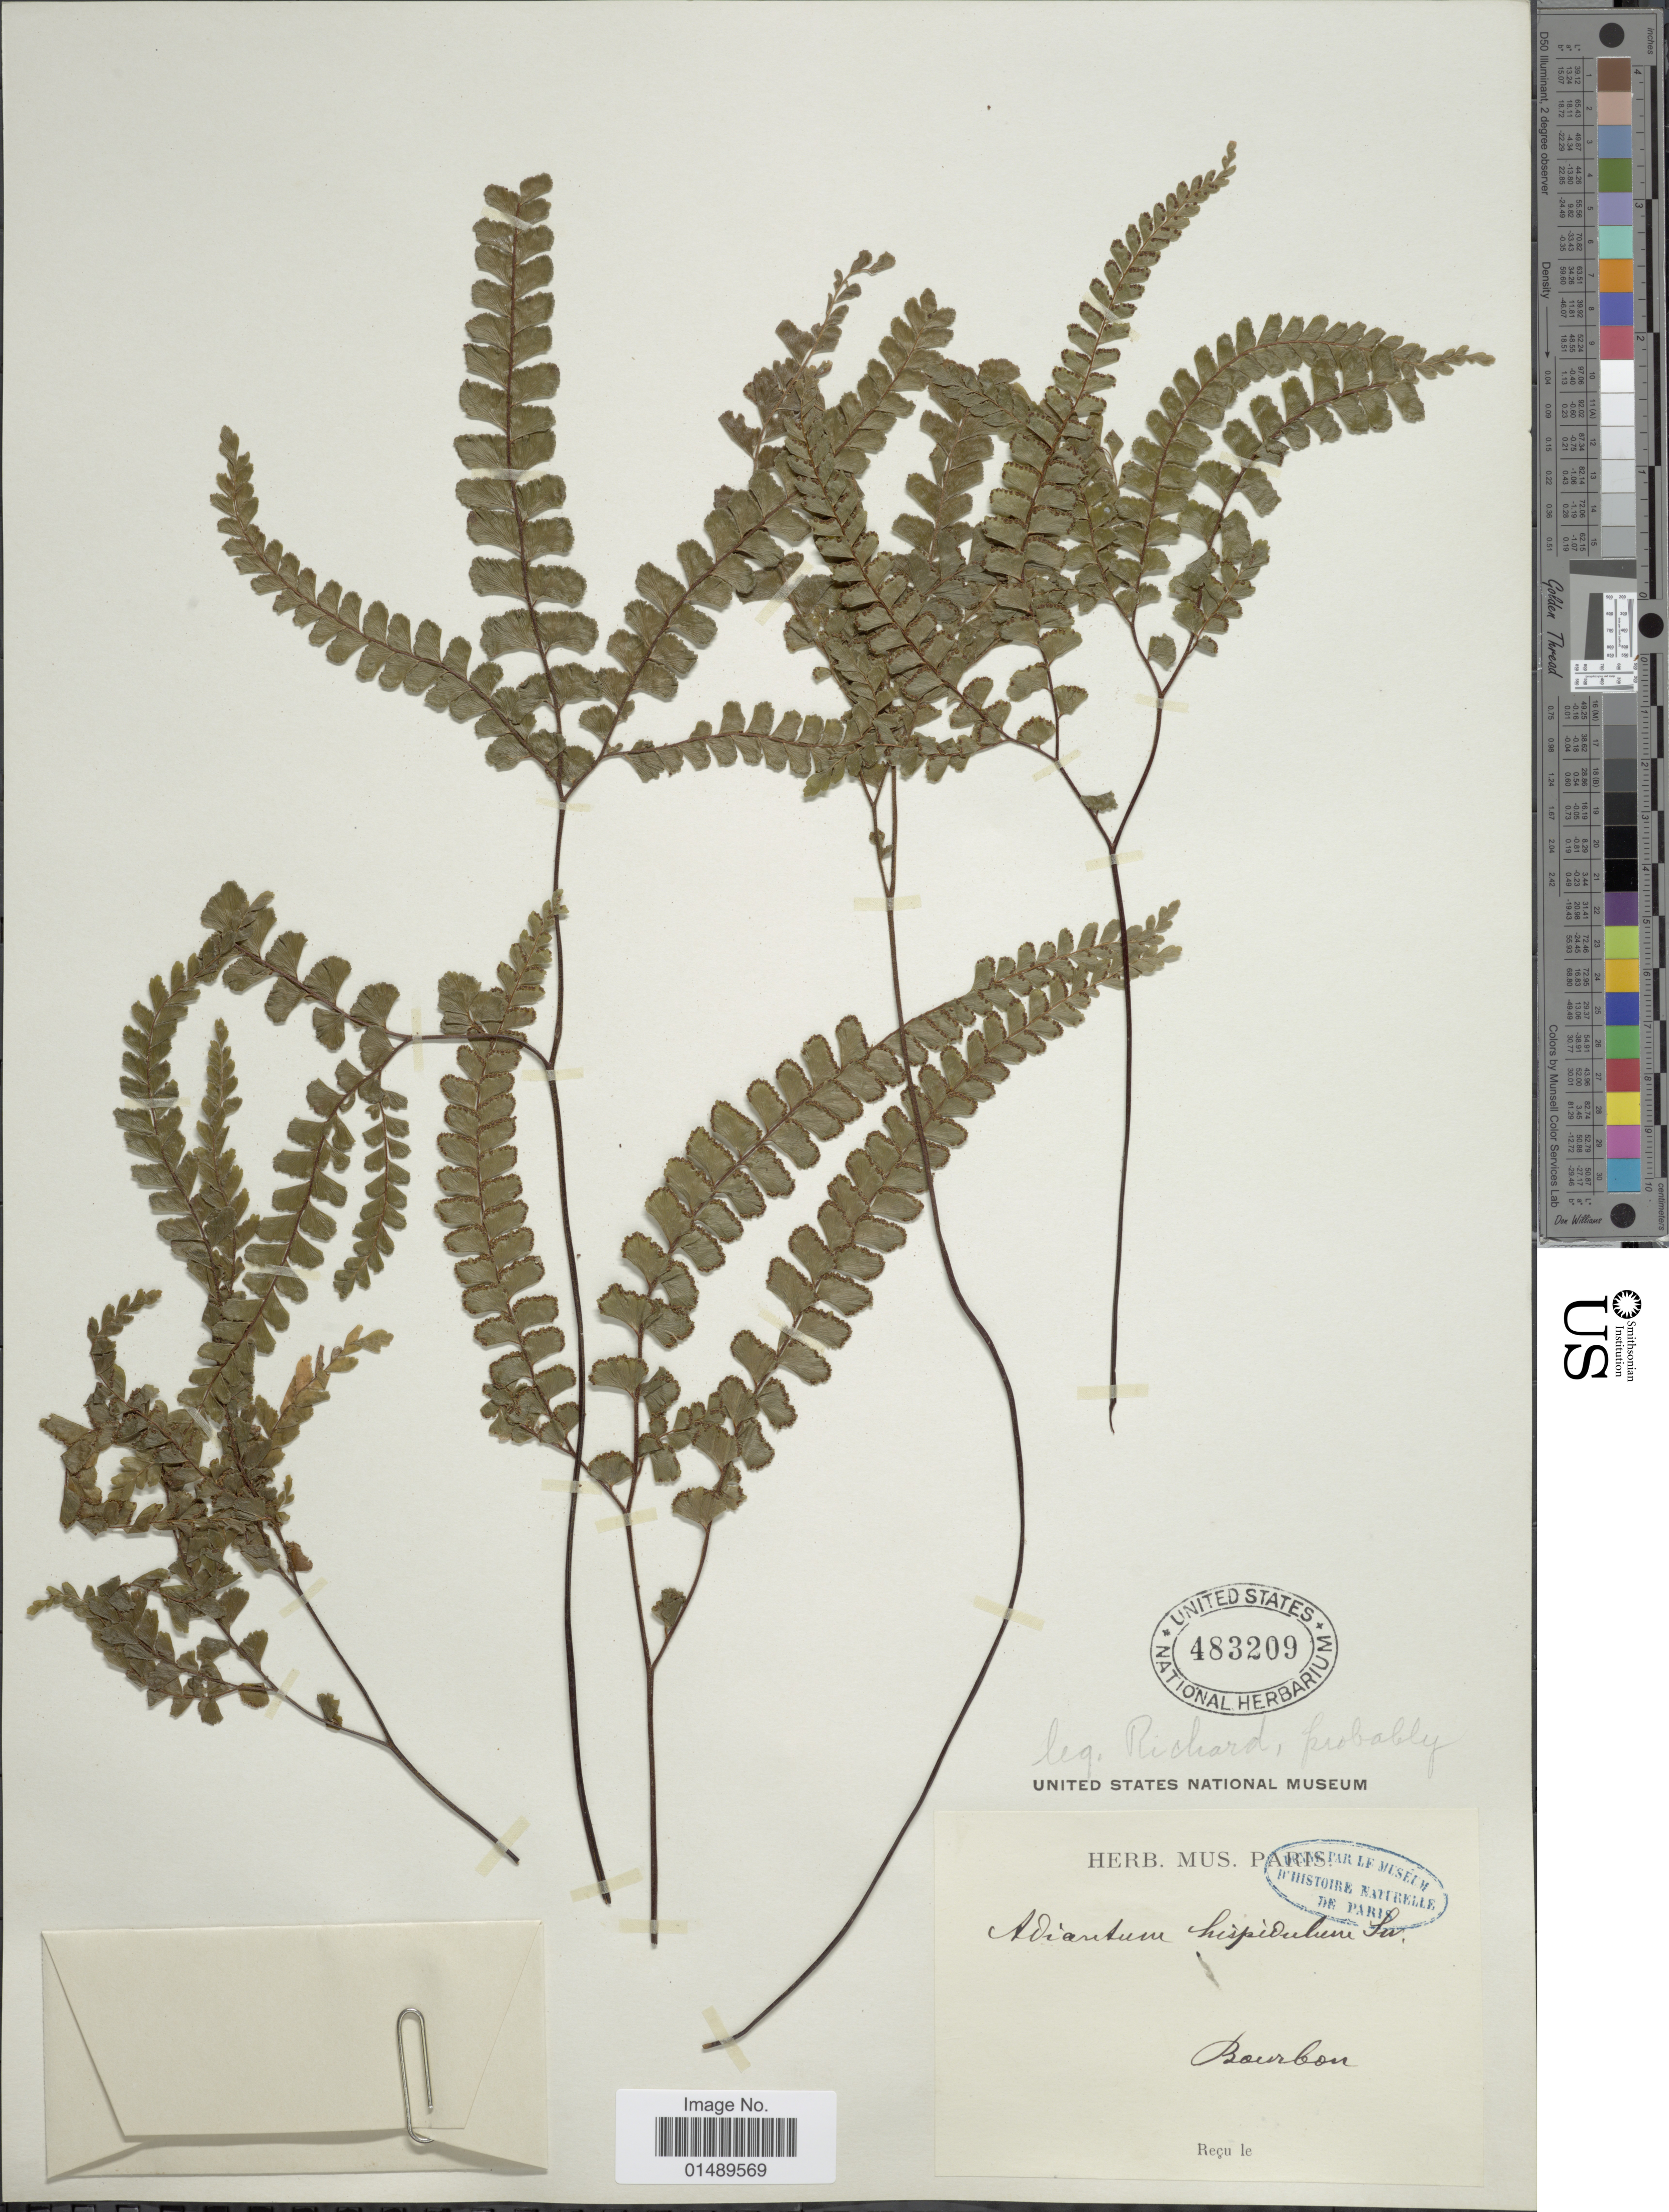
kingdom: Plantae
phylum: Tracheophyta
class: Polypodiopsida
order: Polypodiales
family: Pteridaceae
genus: Adiantum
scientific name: Adiantum hispidulum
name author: Sw.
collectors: -. Richard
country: Reunion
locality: Bourbon.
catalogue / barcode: US 483209